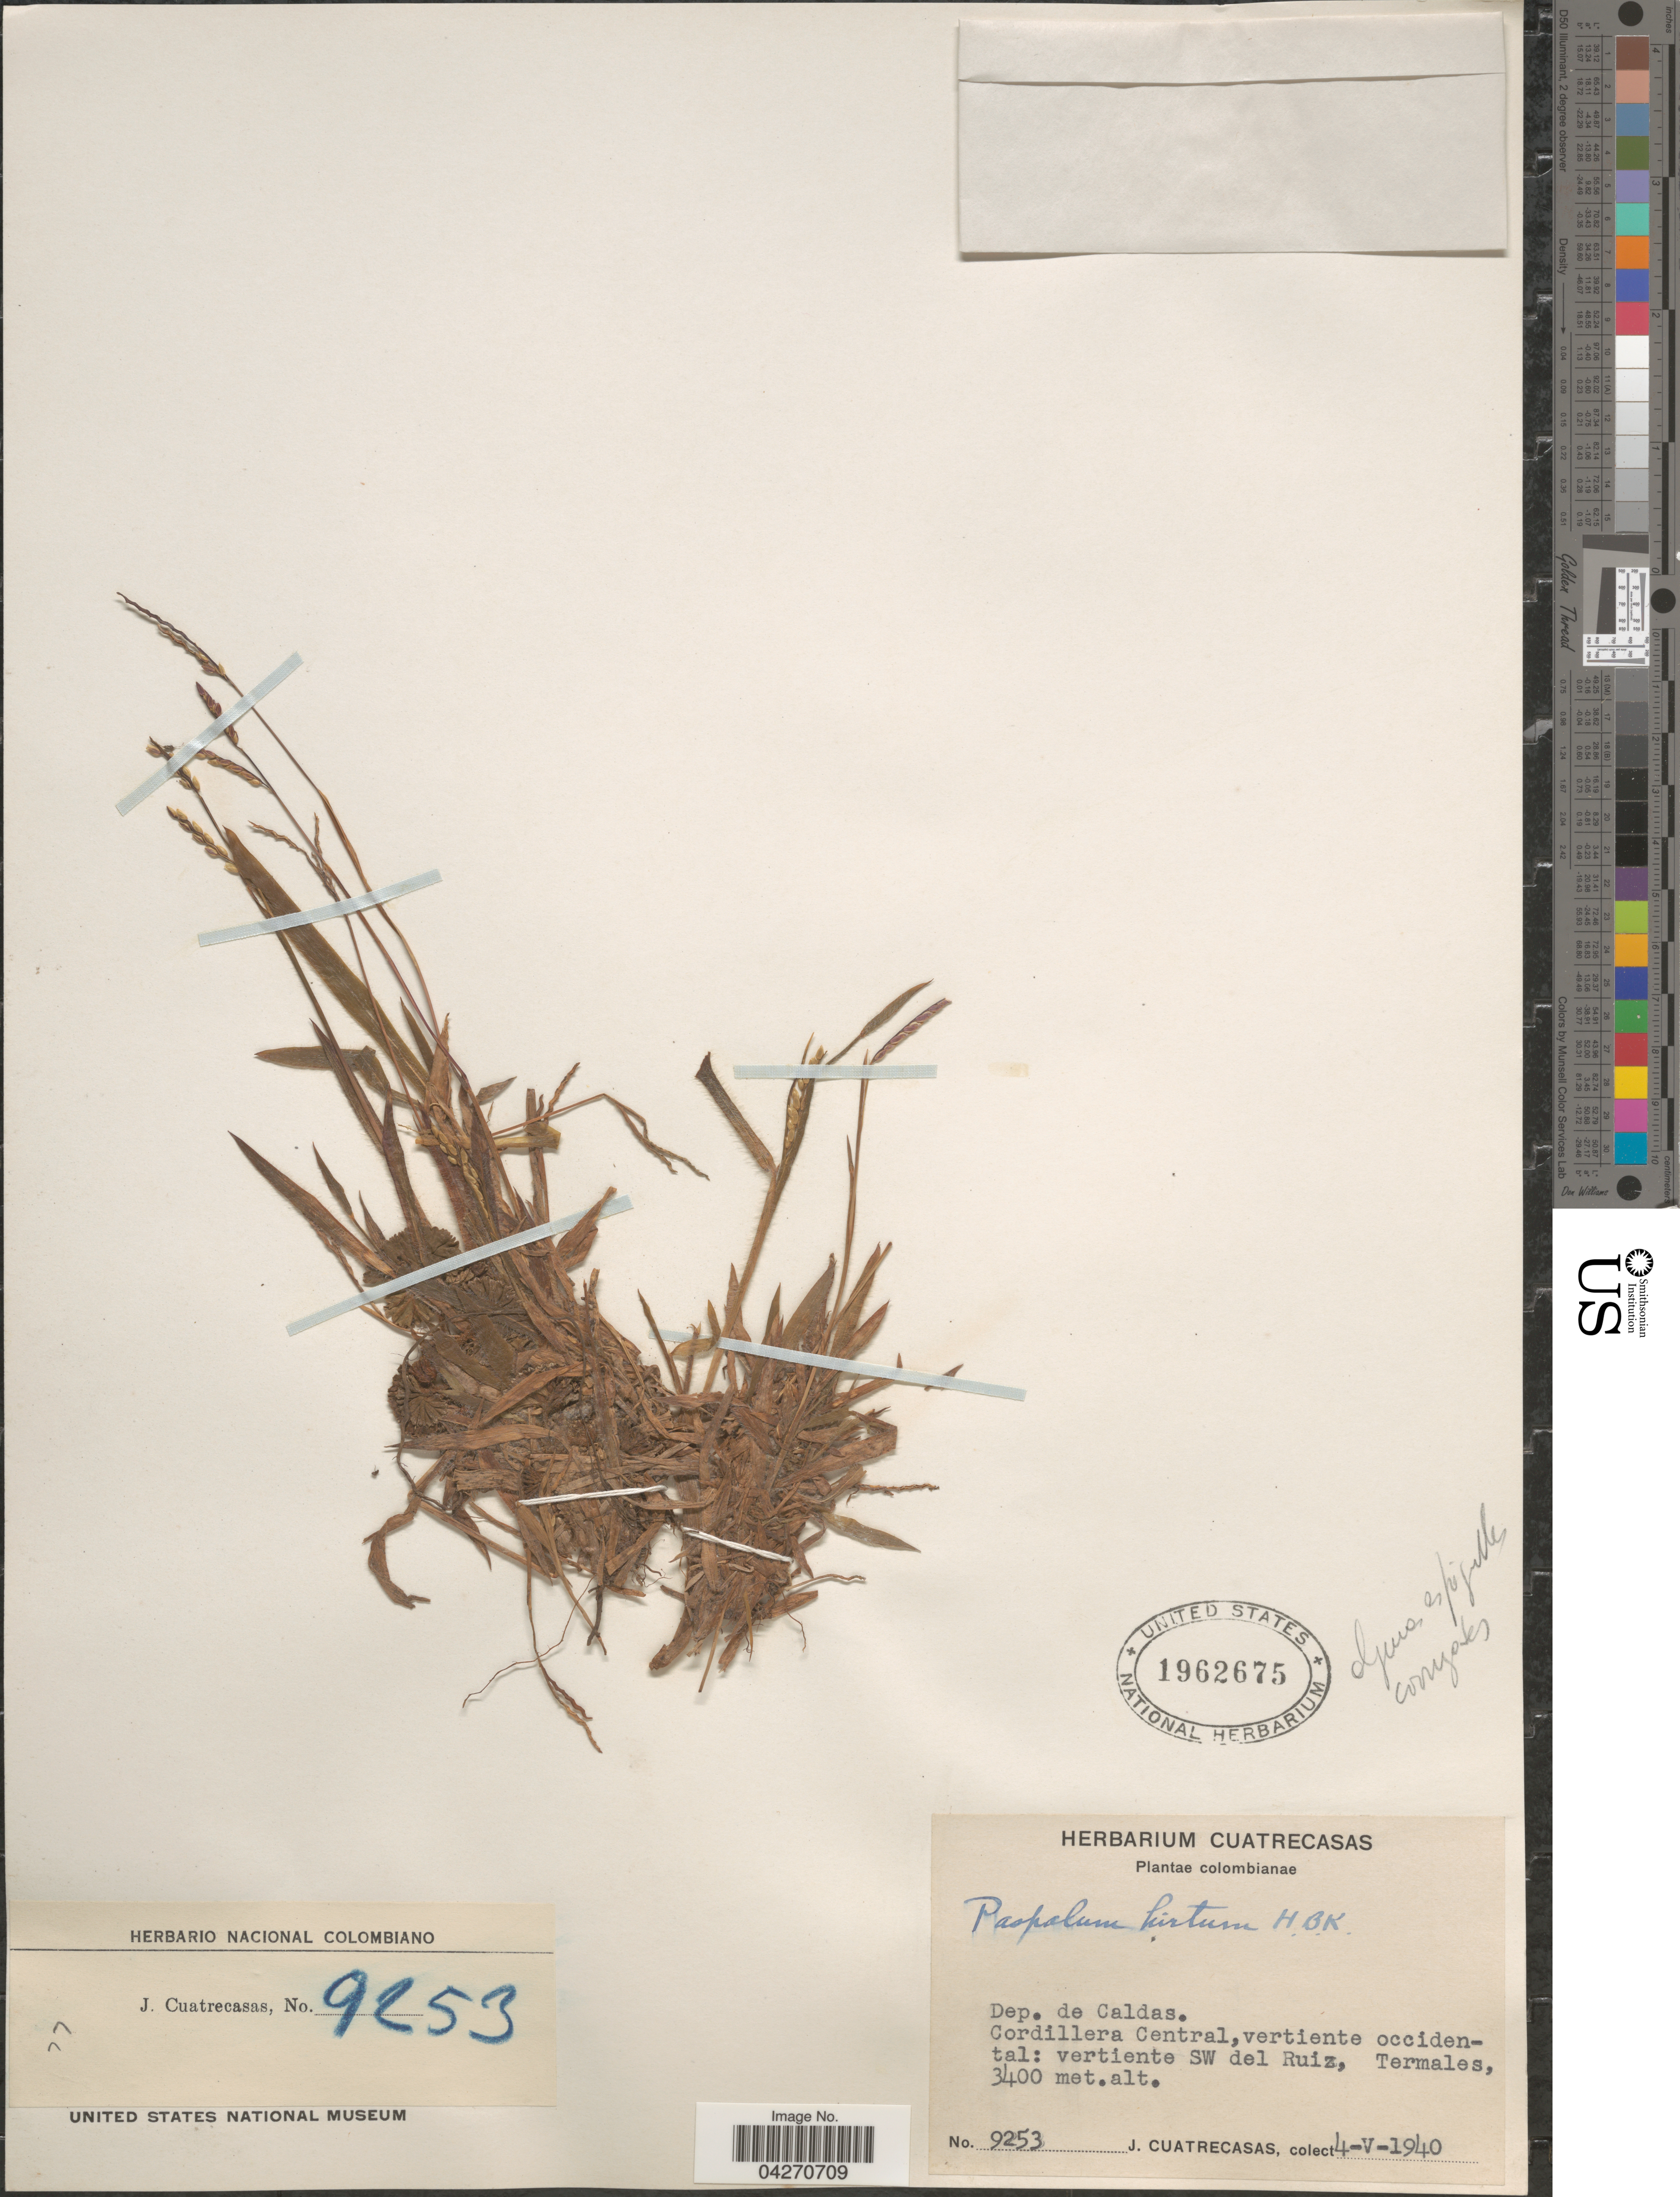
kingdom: Plantae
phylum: Tracheophyta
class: Liliopsida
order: Poales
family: Poaceae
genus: Paspalum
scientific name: Paspalum hirtum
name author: Kunth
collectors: J. Cuatrecasas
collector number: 9253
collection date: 1940-05-04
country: Colombia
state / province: Caldas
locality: Dep. de Caldas. Cordillera Central, vertiente occidental: vertiente SW del Ruiz, Termales.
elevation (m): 3400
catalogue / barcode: US 1962675